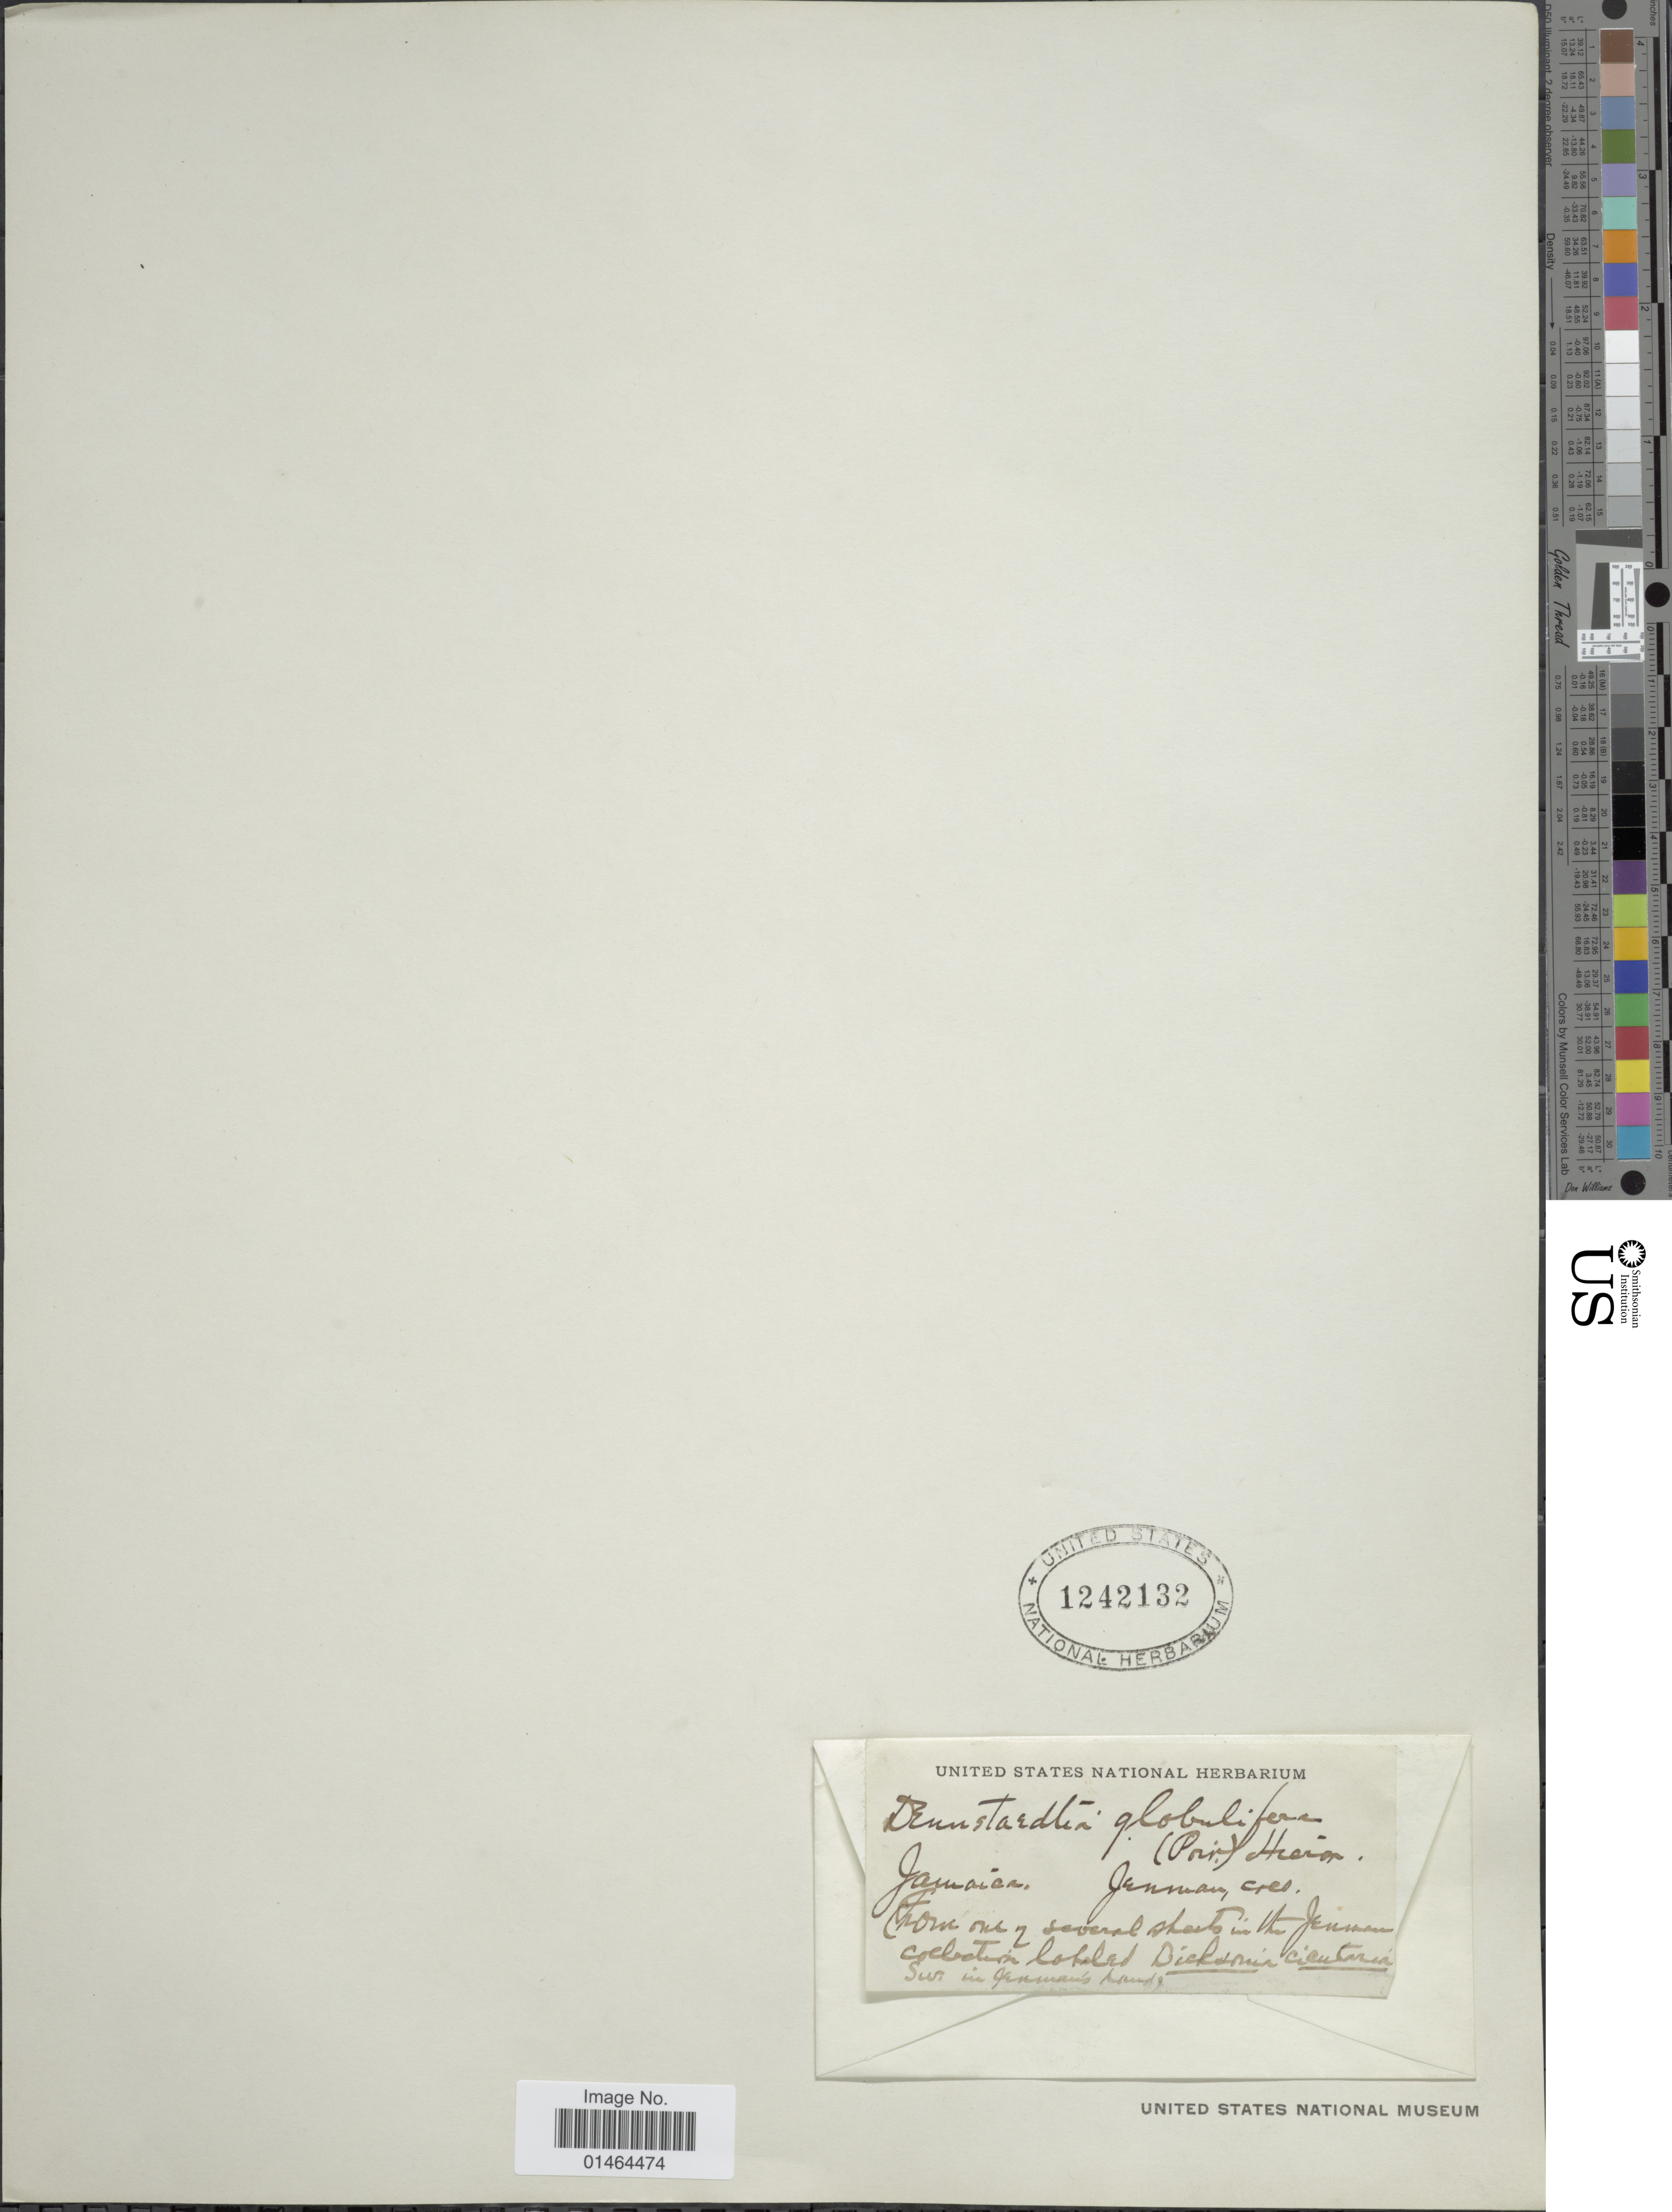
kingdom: Plantae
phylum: Tracheophyta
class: Polypodiopsida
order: Polypodiales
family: Dennstaedtiaceae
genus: Dennstaedtia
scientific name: Dennstaedtia globulifera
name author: (Poir.) Hieron.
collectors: -. Jenman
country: Jamaica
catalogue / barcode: US 1242132